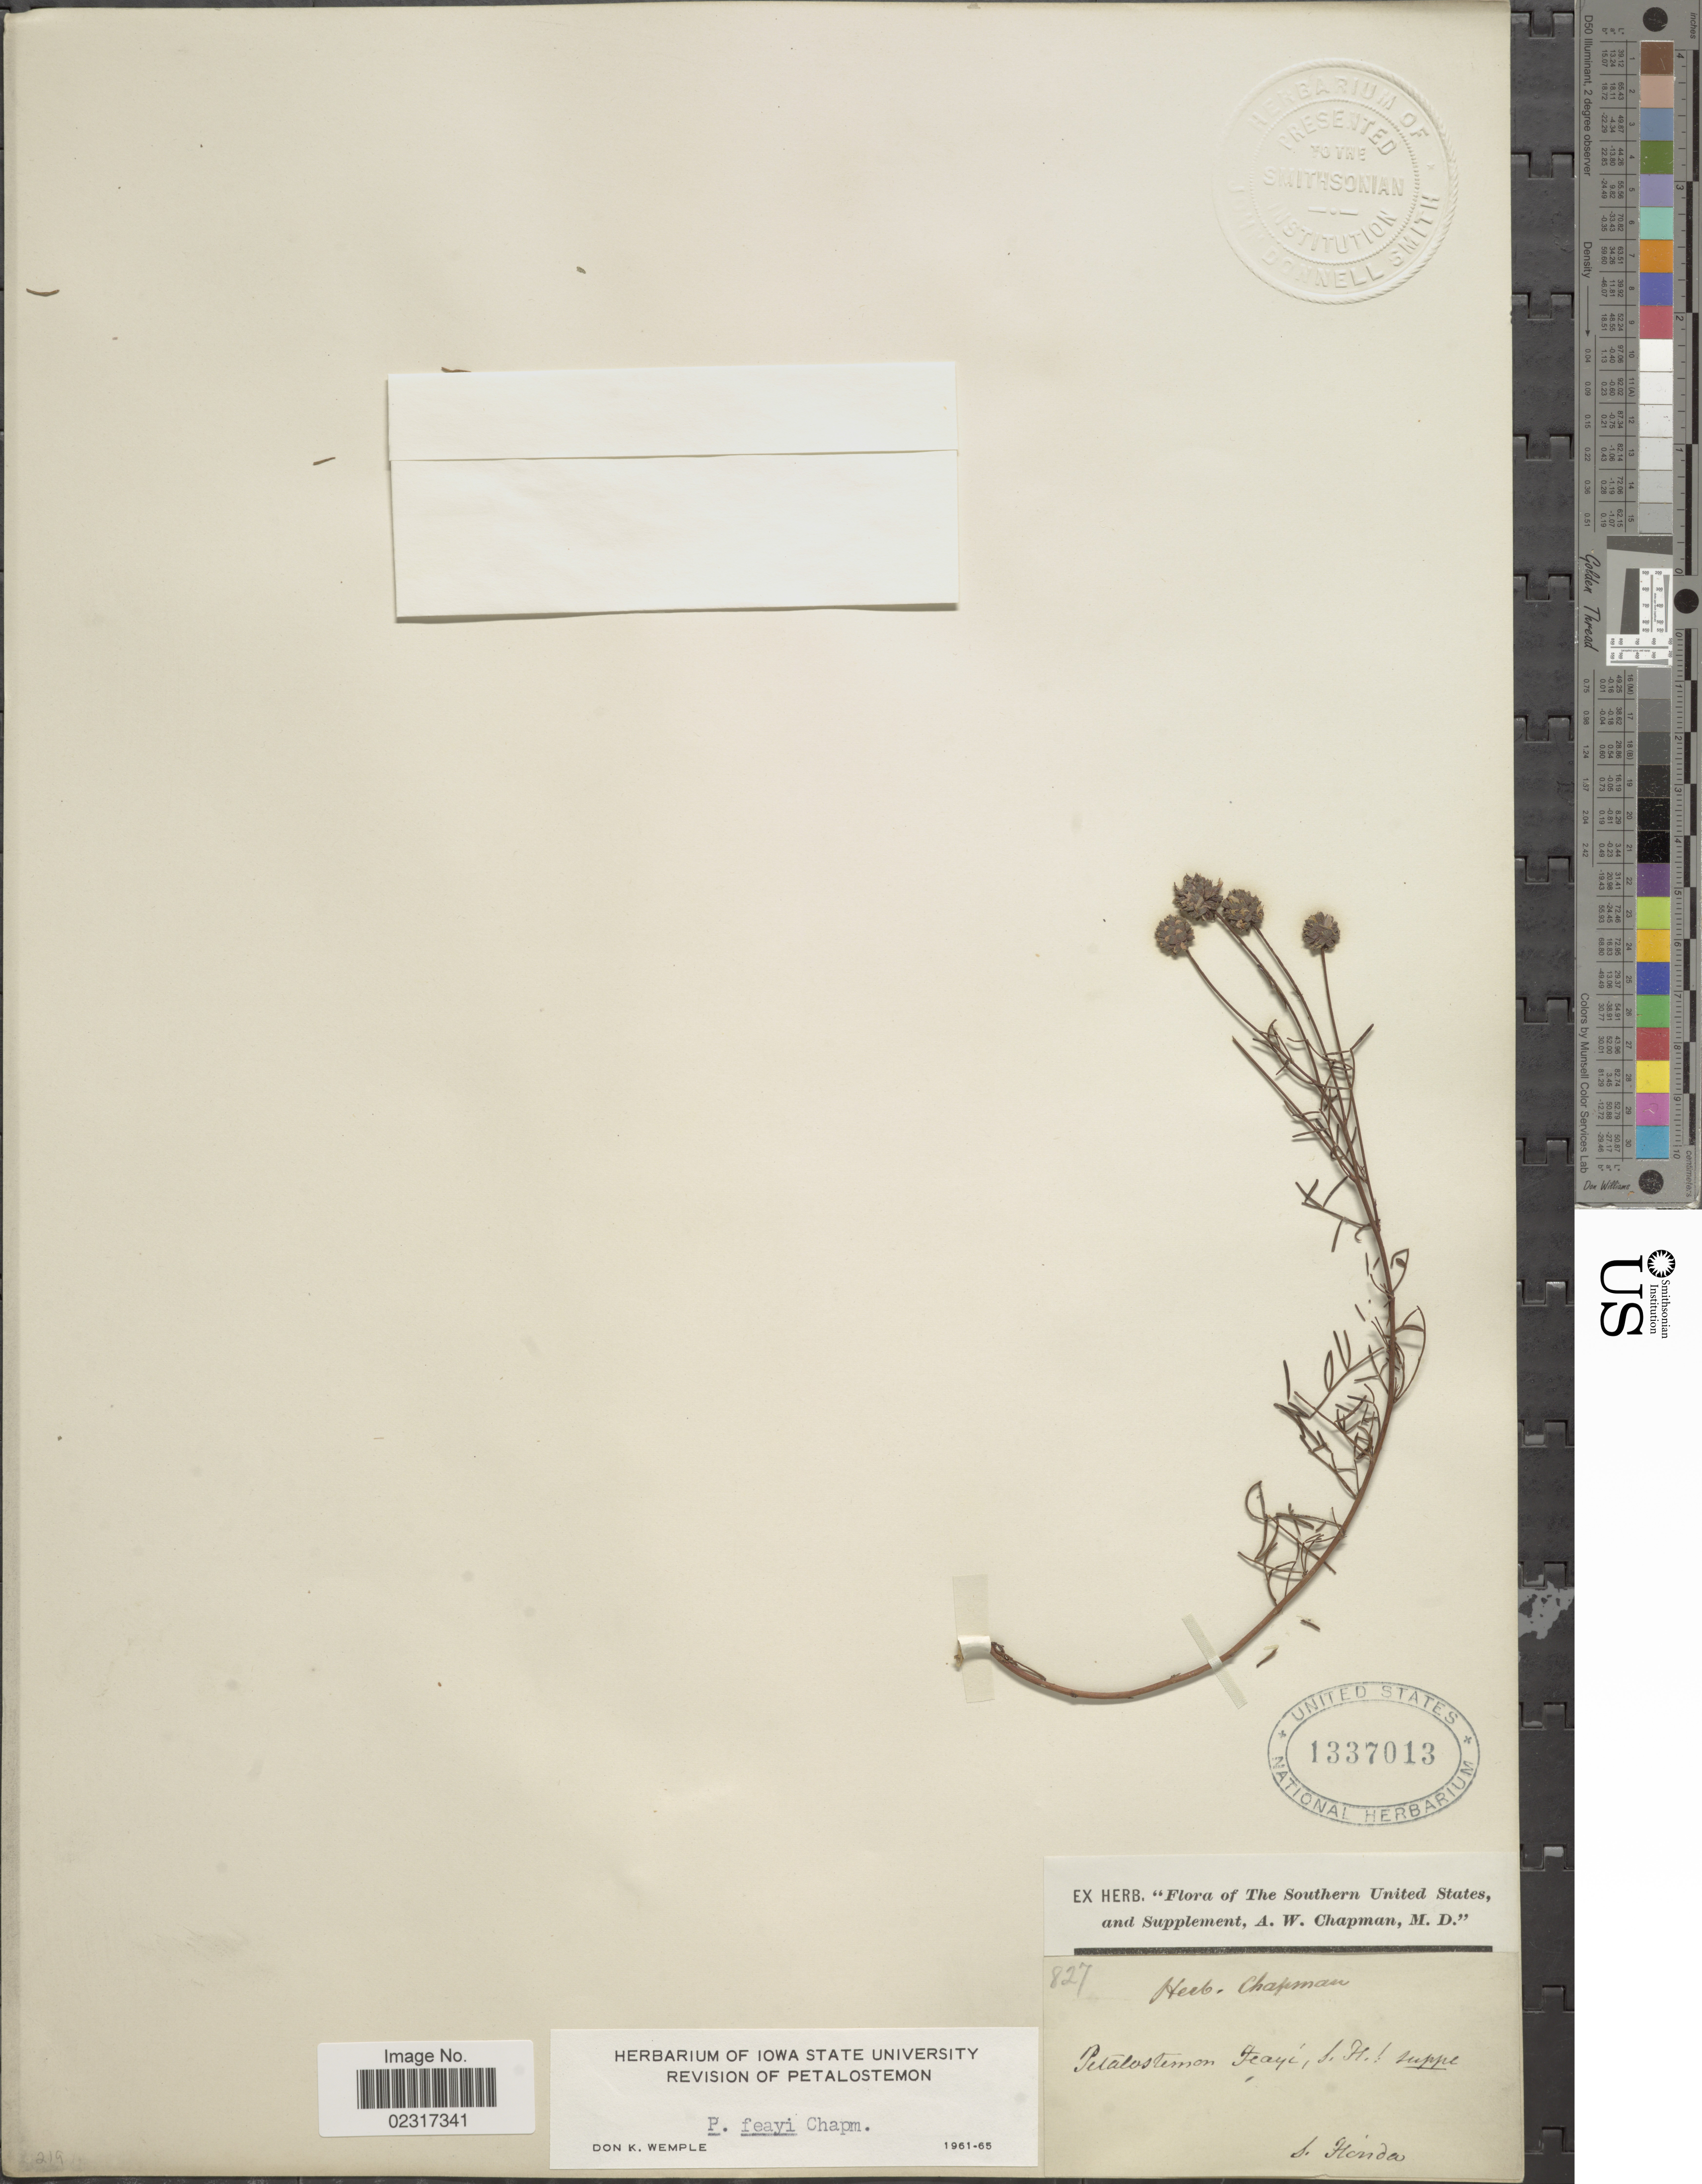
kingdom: Plantae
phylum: Tracheophyta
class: Magnoliopsida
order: Fabales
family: Fabaceae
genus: Dalea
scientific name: Dalea feayi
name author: (Chapm.) Barneby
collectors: ex herb. Chapman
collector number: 827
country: United States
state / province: Florida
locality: S. Florida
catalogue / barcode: US 1337013